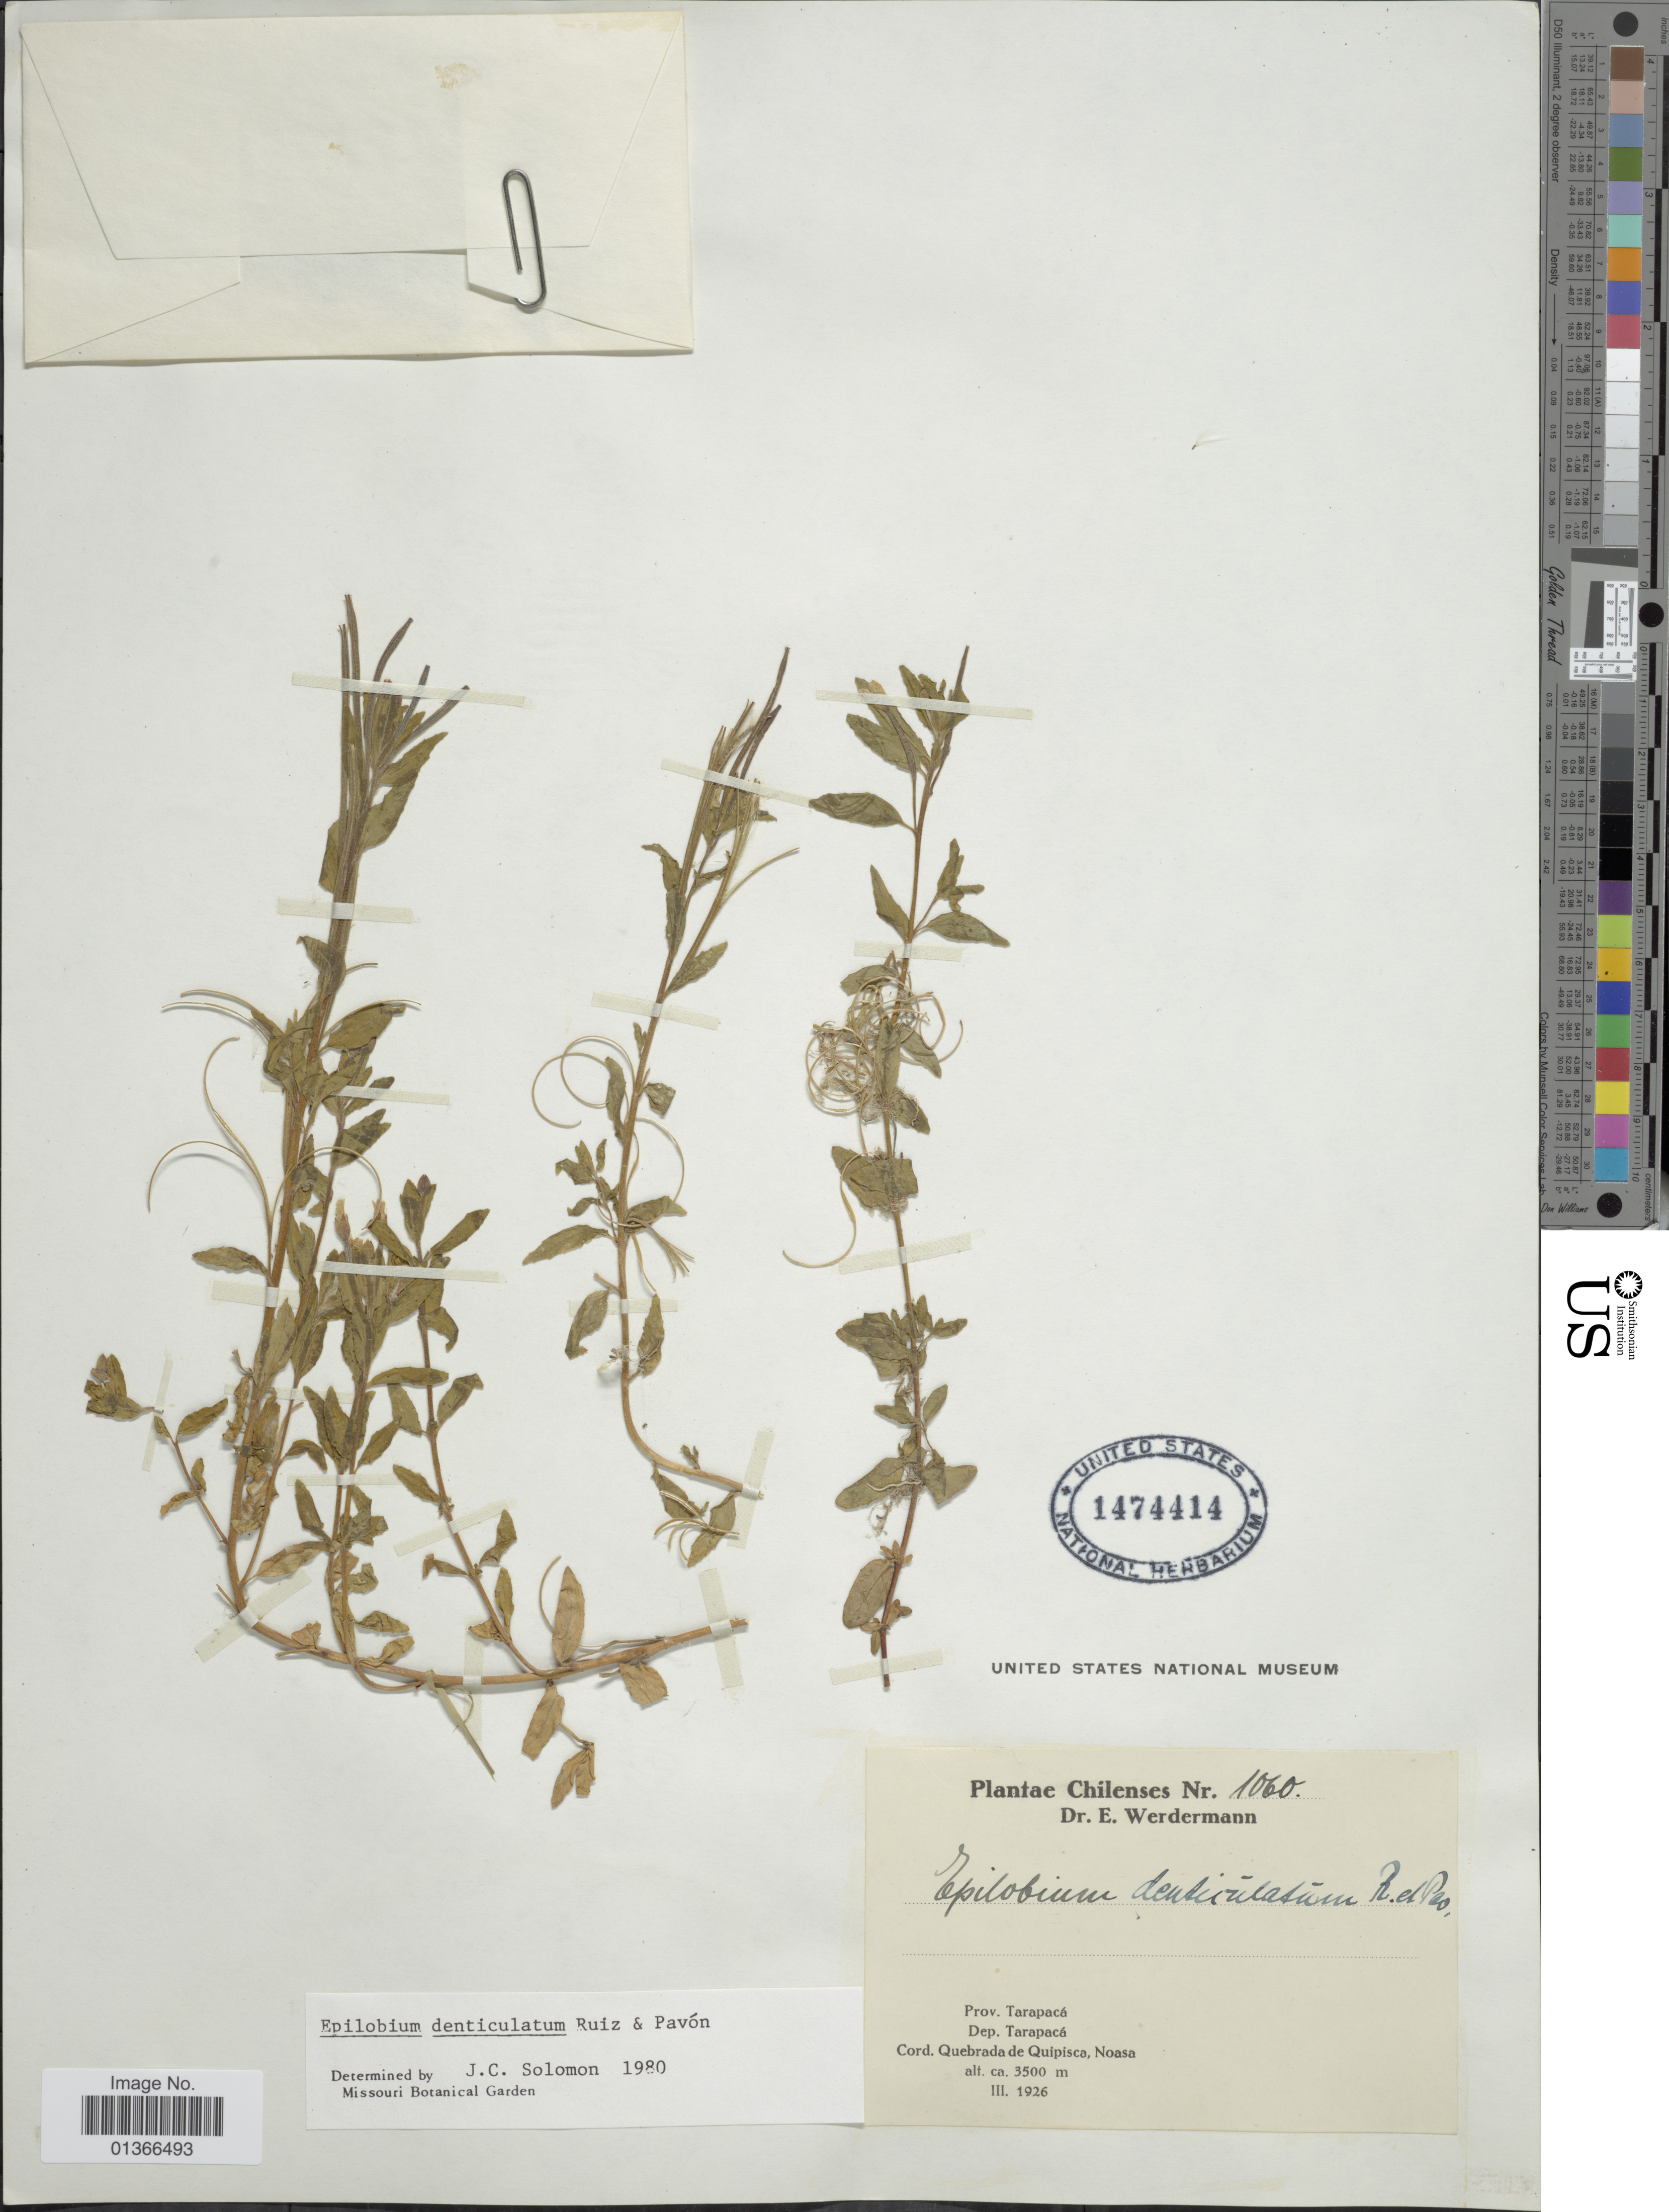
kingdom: Plantae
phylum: Tracheophyta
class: Magnoliopsida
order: Myrtales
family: Onagraceae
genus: Epilobium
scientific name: Epilobium denticulatum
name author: Ruiz & Pav.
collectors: E. Werdermann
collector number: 1060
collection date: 1926-03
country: Chile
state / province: Tarapacá (I)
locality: Cord. Quebrada de Quipisco, Noasa.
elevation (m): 3500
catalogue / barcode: US 1474414